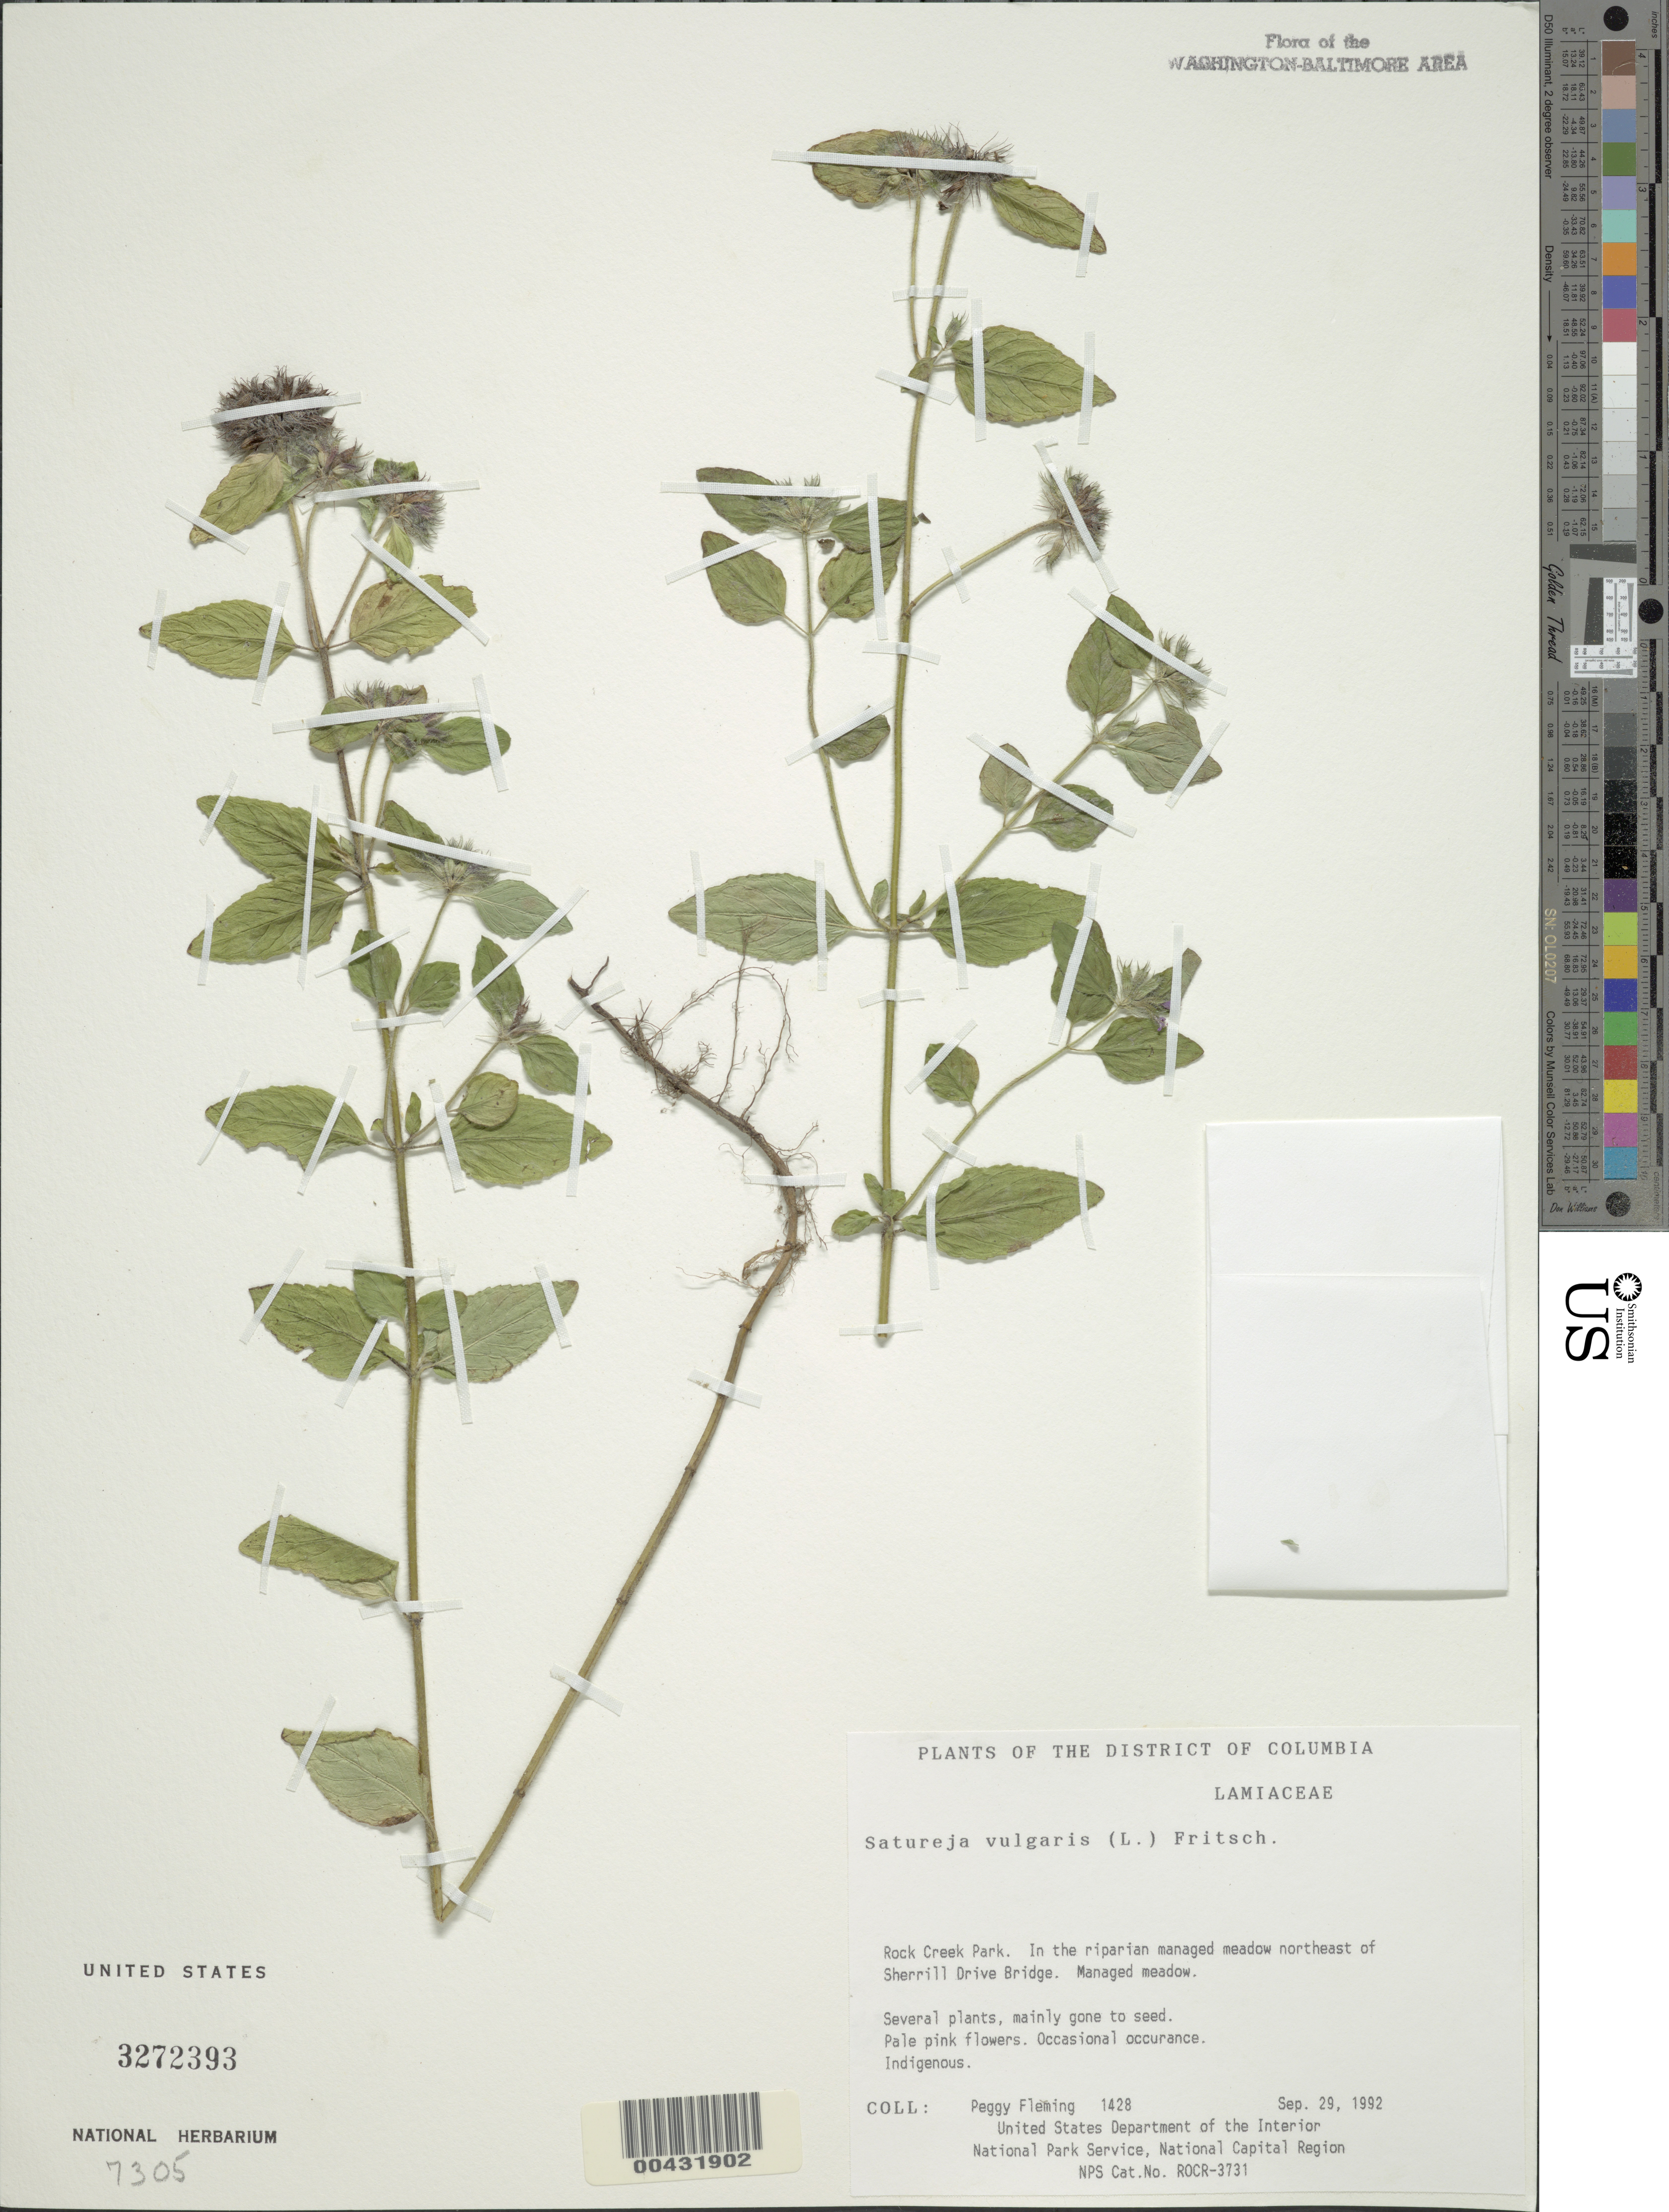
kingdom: Plantae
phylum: Tracheophyta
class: Magnoliopsida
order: Lamiales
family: Lamiaceae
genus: Clinopodium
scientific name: Clinopodium vulgare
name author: L.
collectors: P. Fleming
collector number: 1428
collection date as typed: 29 Sep 1992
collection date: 1992-09-29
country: United States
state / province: District of Columbia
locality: Rock Creek Park, NE of Sherrill Drive Bridge Rock Creek Park and vicinity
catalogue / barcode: US 3272393